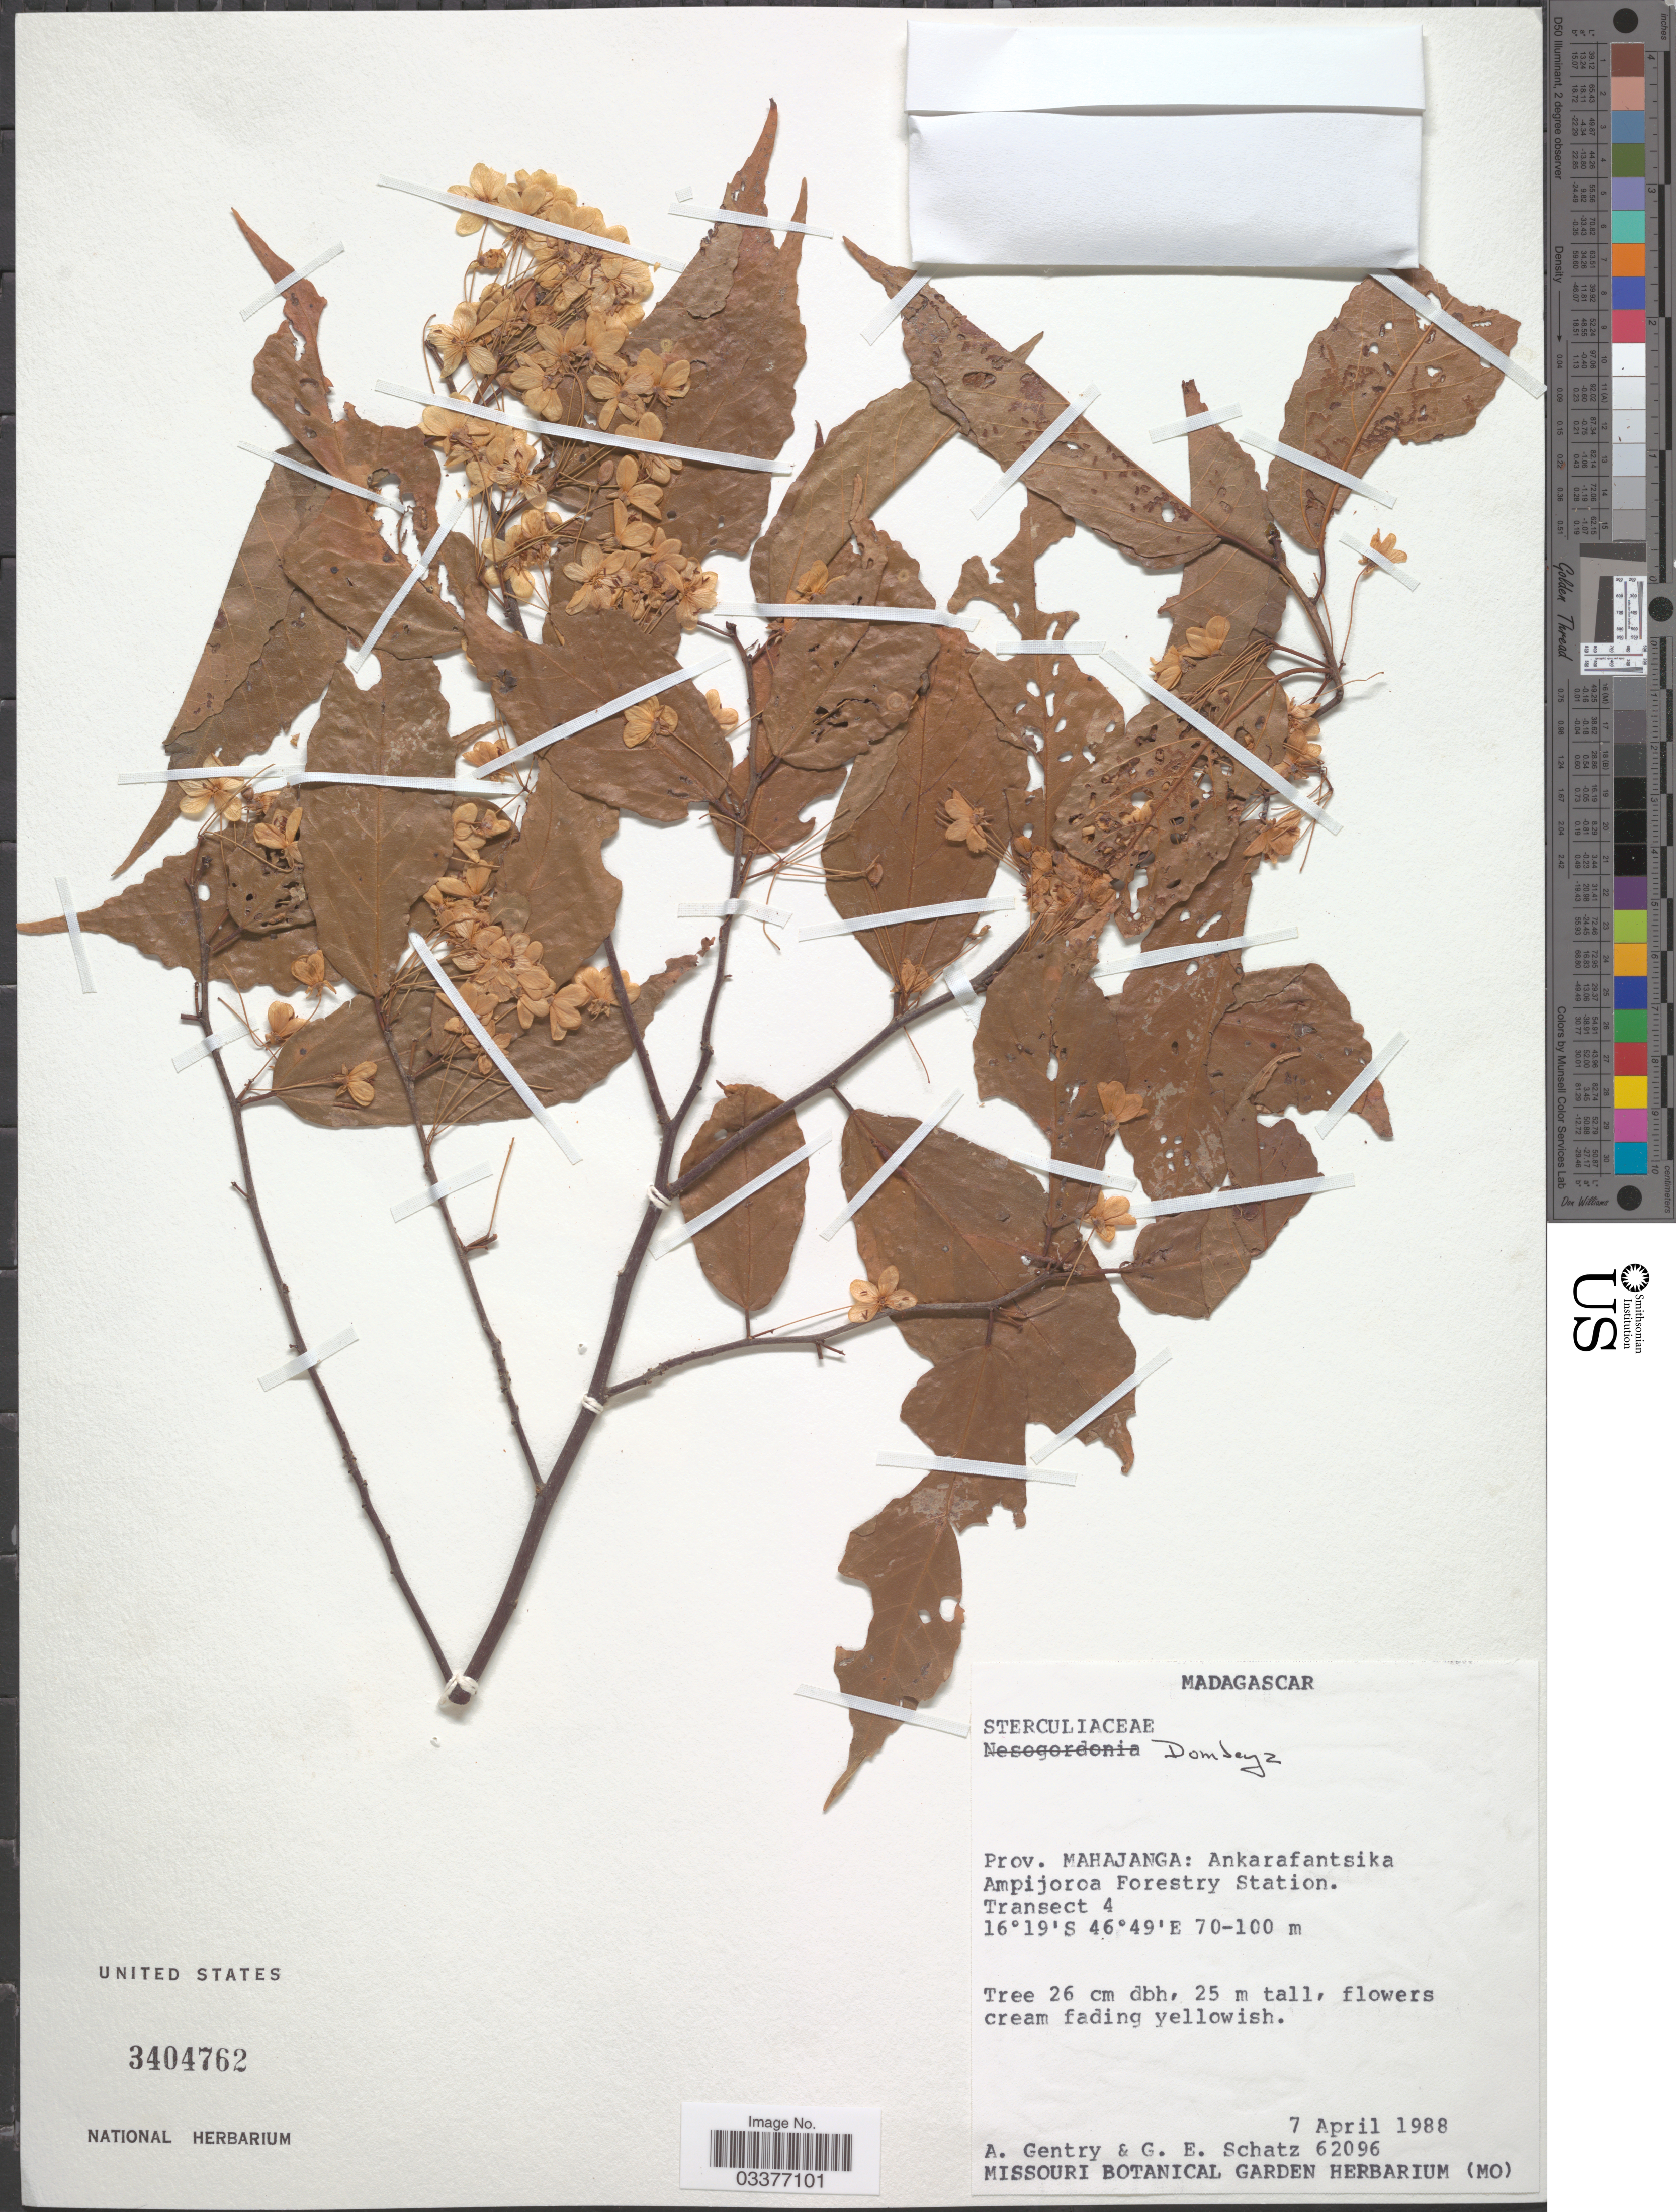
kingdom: Plantae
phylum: Tracheophyta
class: Magnoliopsida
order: Malvales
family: Malvaceae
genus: Dombeya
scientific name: Dombeya subviscosa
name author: Hochr.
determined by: Dorr, L. J., (BOT), Smithsonian Institution - National Museum of Natural History (UNITED STATES)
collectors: A. H. Gentry & G. Schatz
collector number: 62096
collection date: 1988-04-07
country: Madagascar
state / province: Boeny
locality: Ankarafantsika, Ampijoroa Forestry Station. Transect 4.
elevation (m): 70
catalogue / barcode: US 3404762